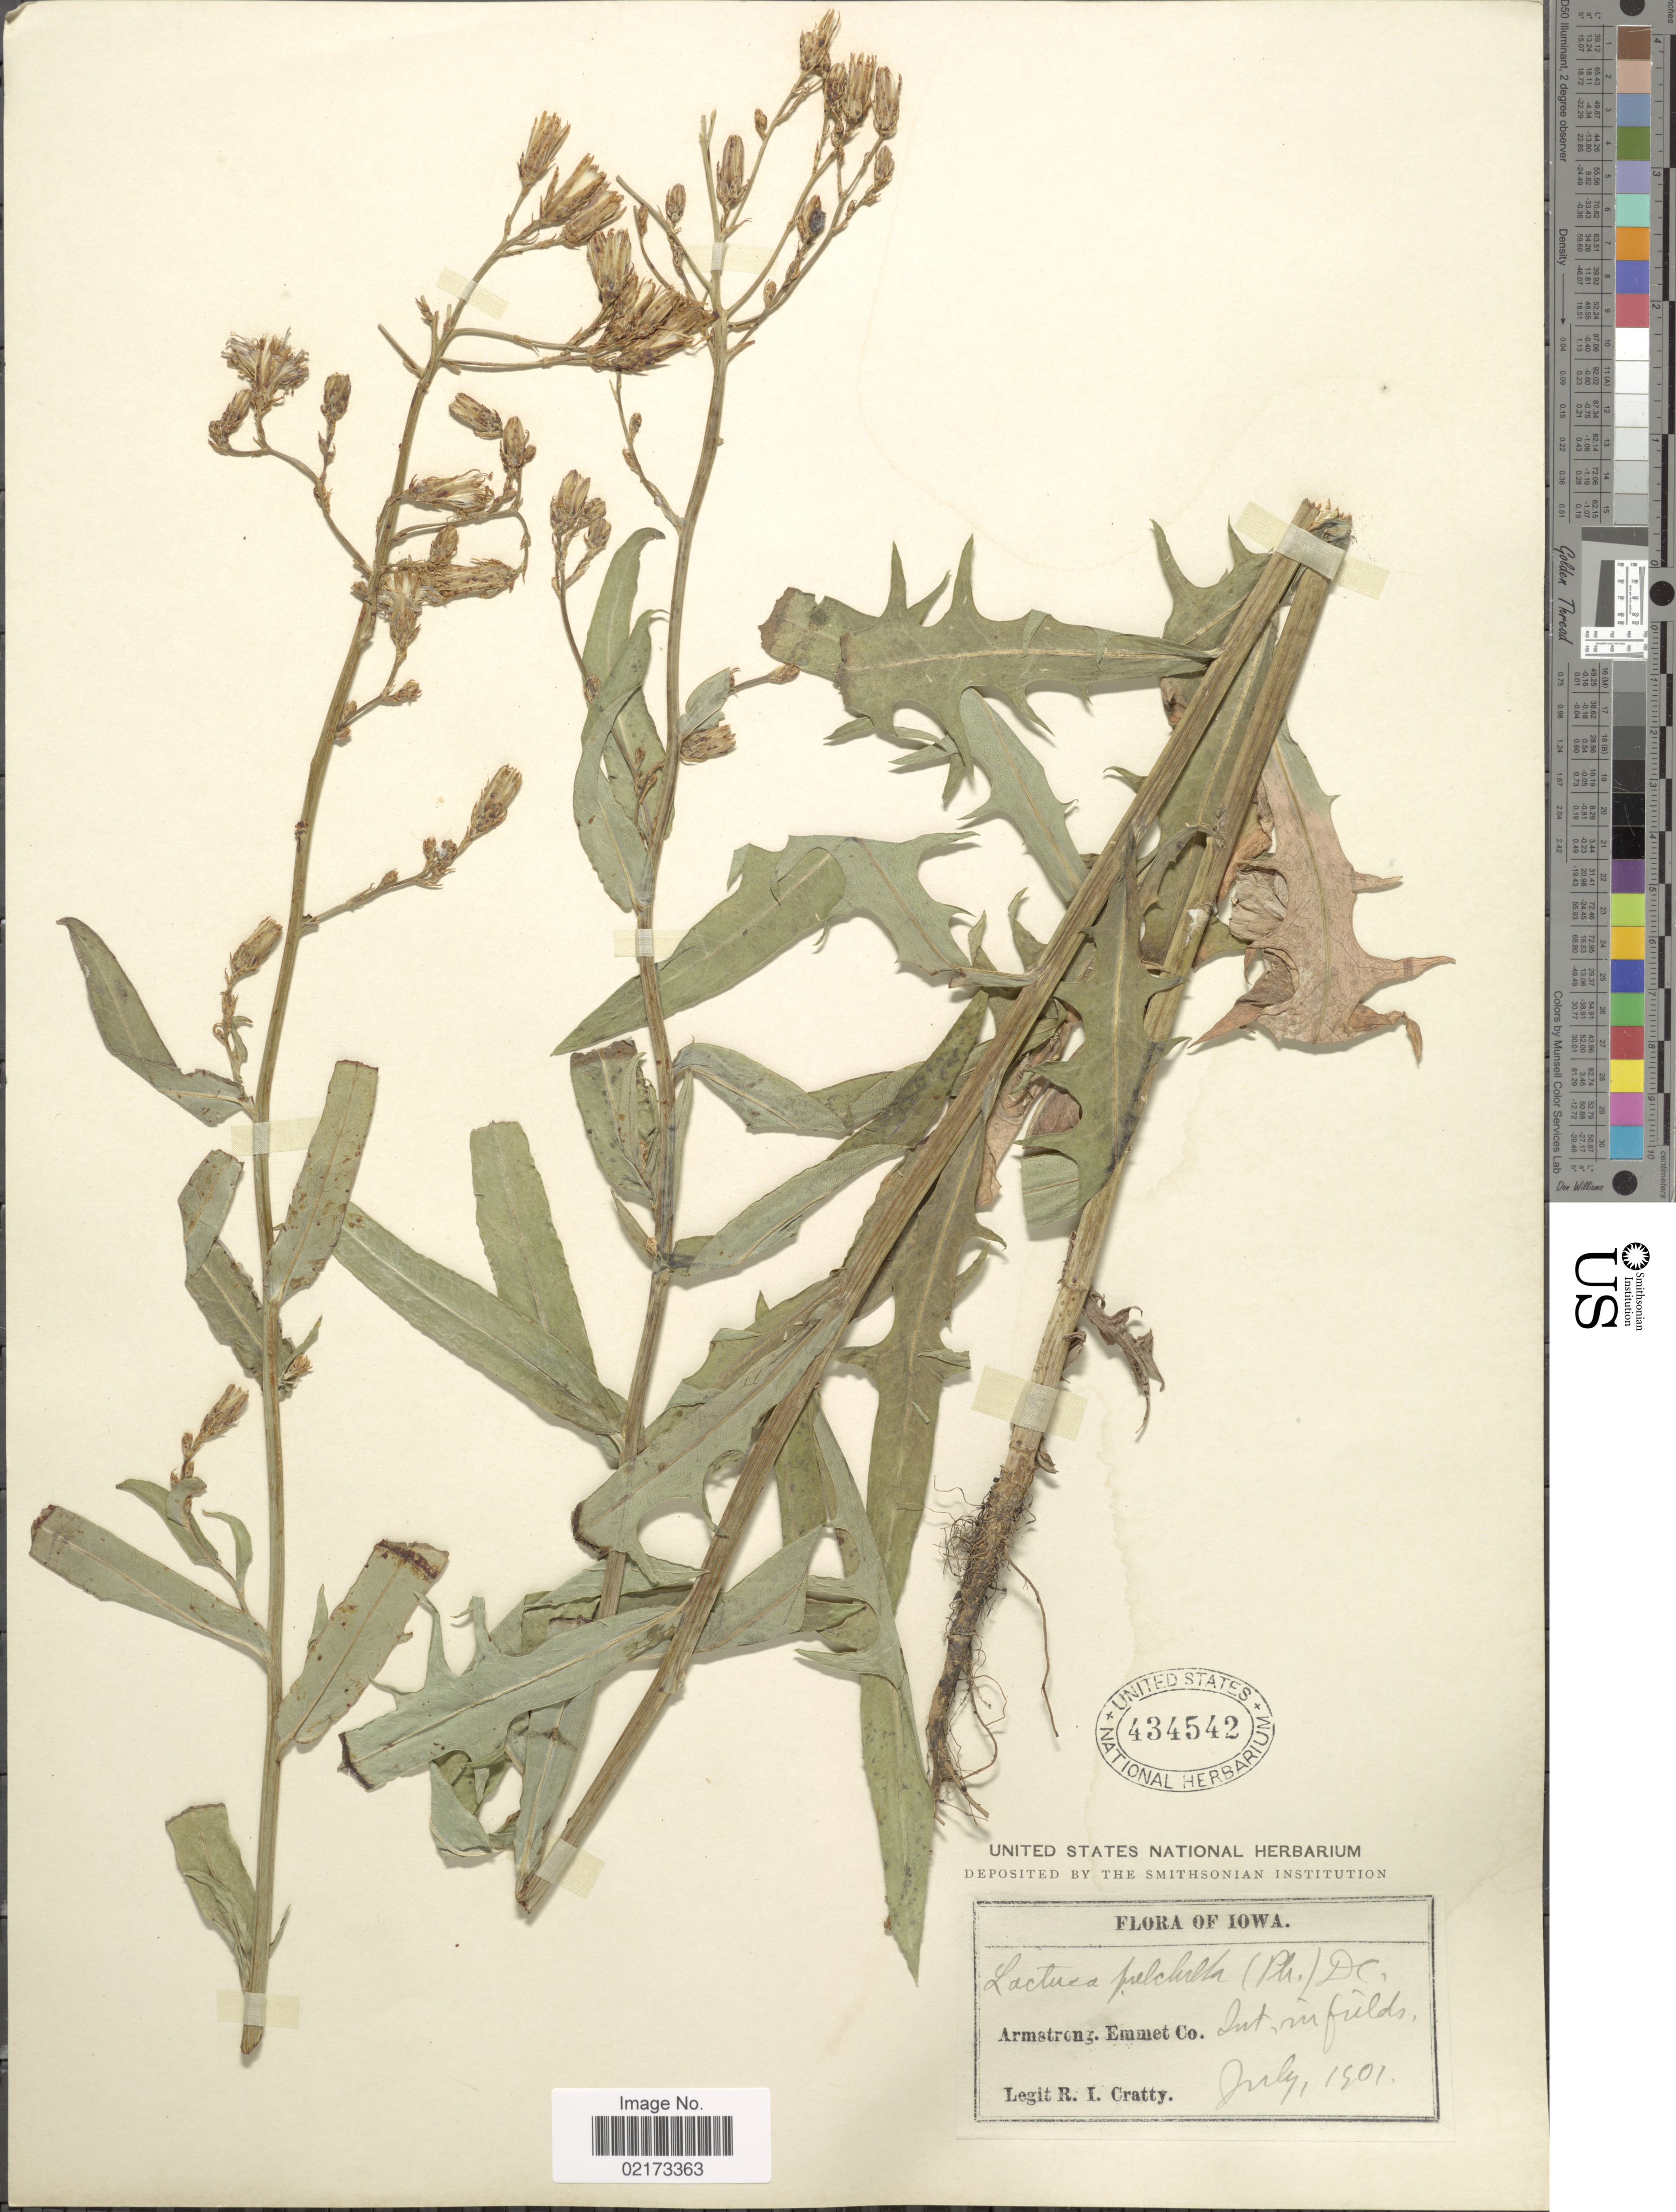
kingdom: Plantae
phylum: Tracheophyta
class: Magnoliopsida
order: Asterales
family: Asteraceae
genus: Lactuca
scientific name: Lactuca tatarica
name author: (L.) C.A. Mey.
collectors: R. Cratty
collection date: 1901-07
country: United States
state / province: Iowa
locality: Armstrong, Emmet Co.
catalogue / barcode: US 434542